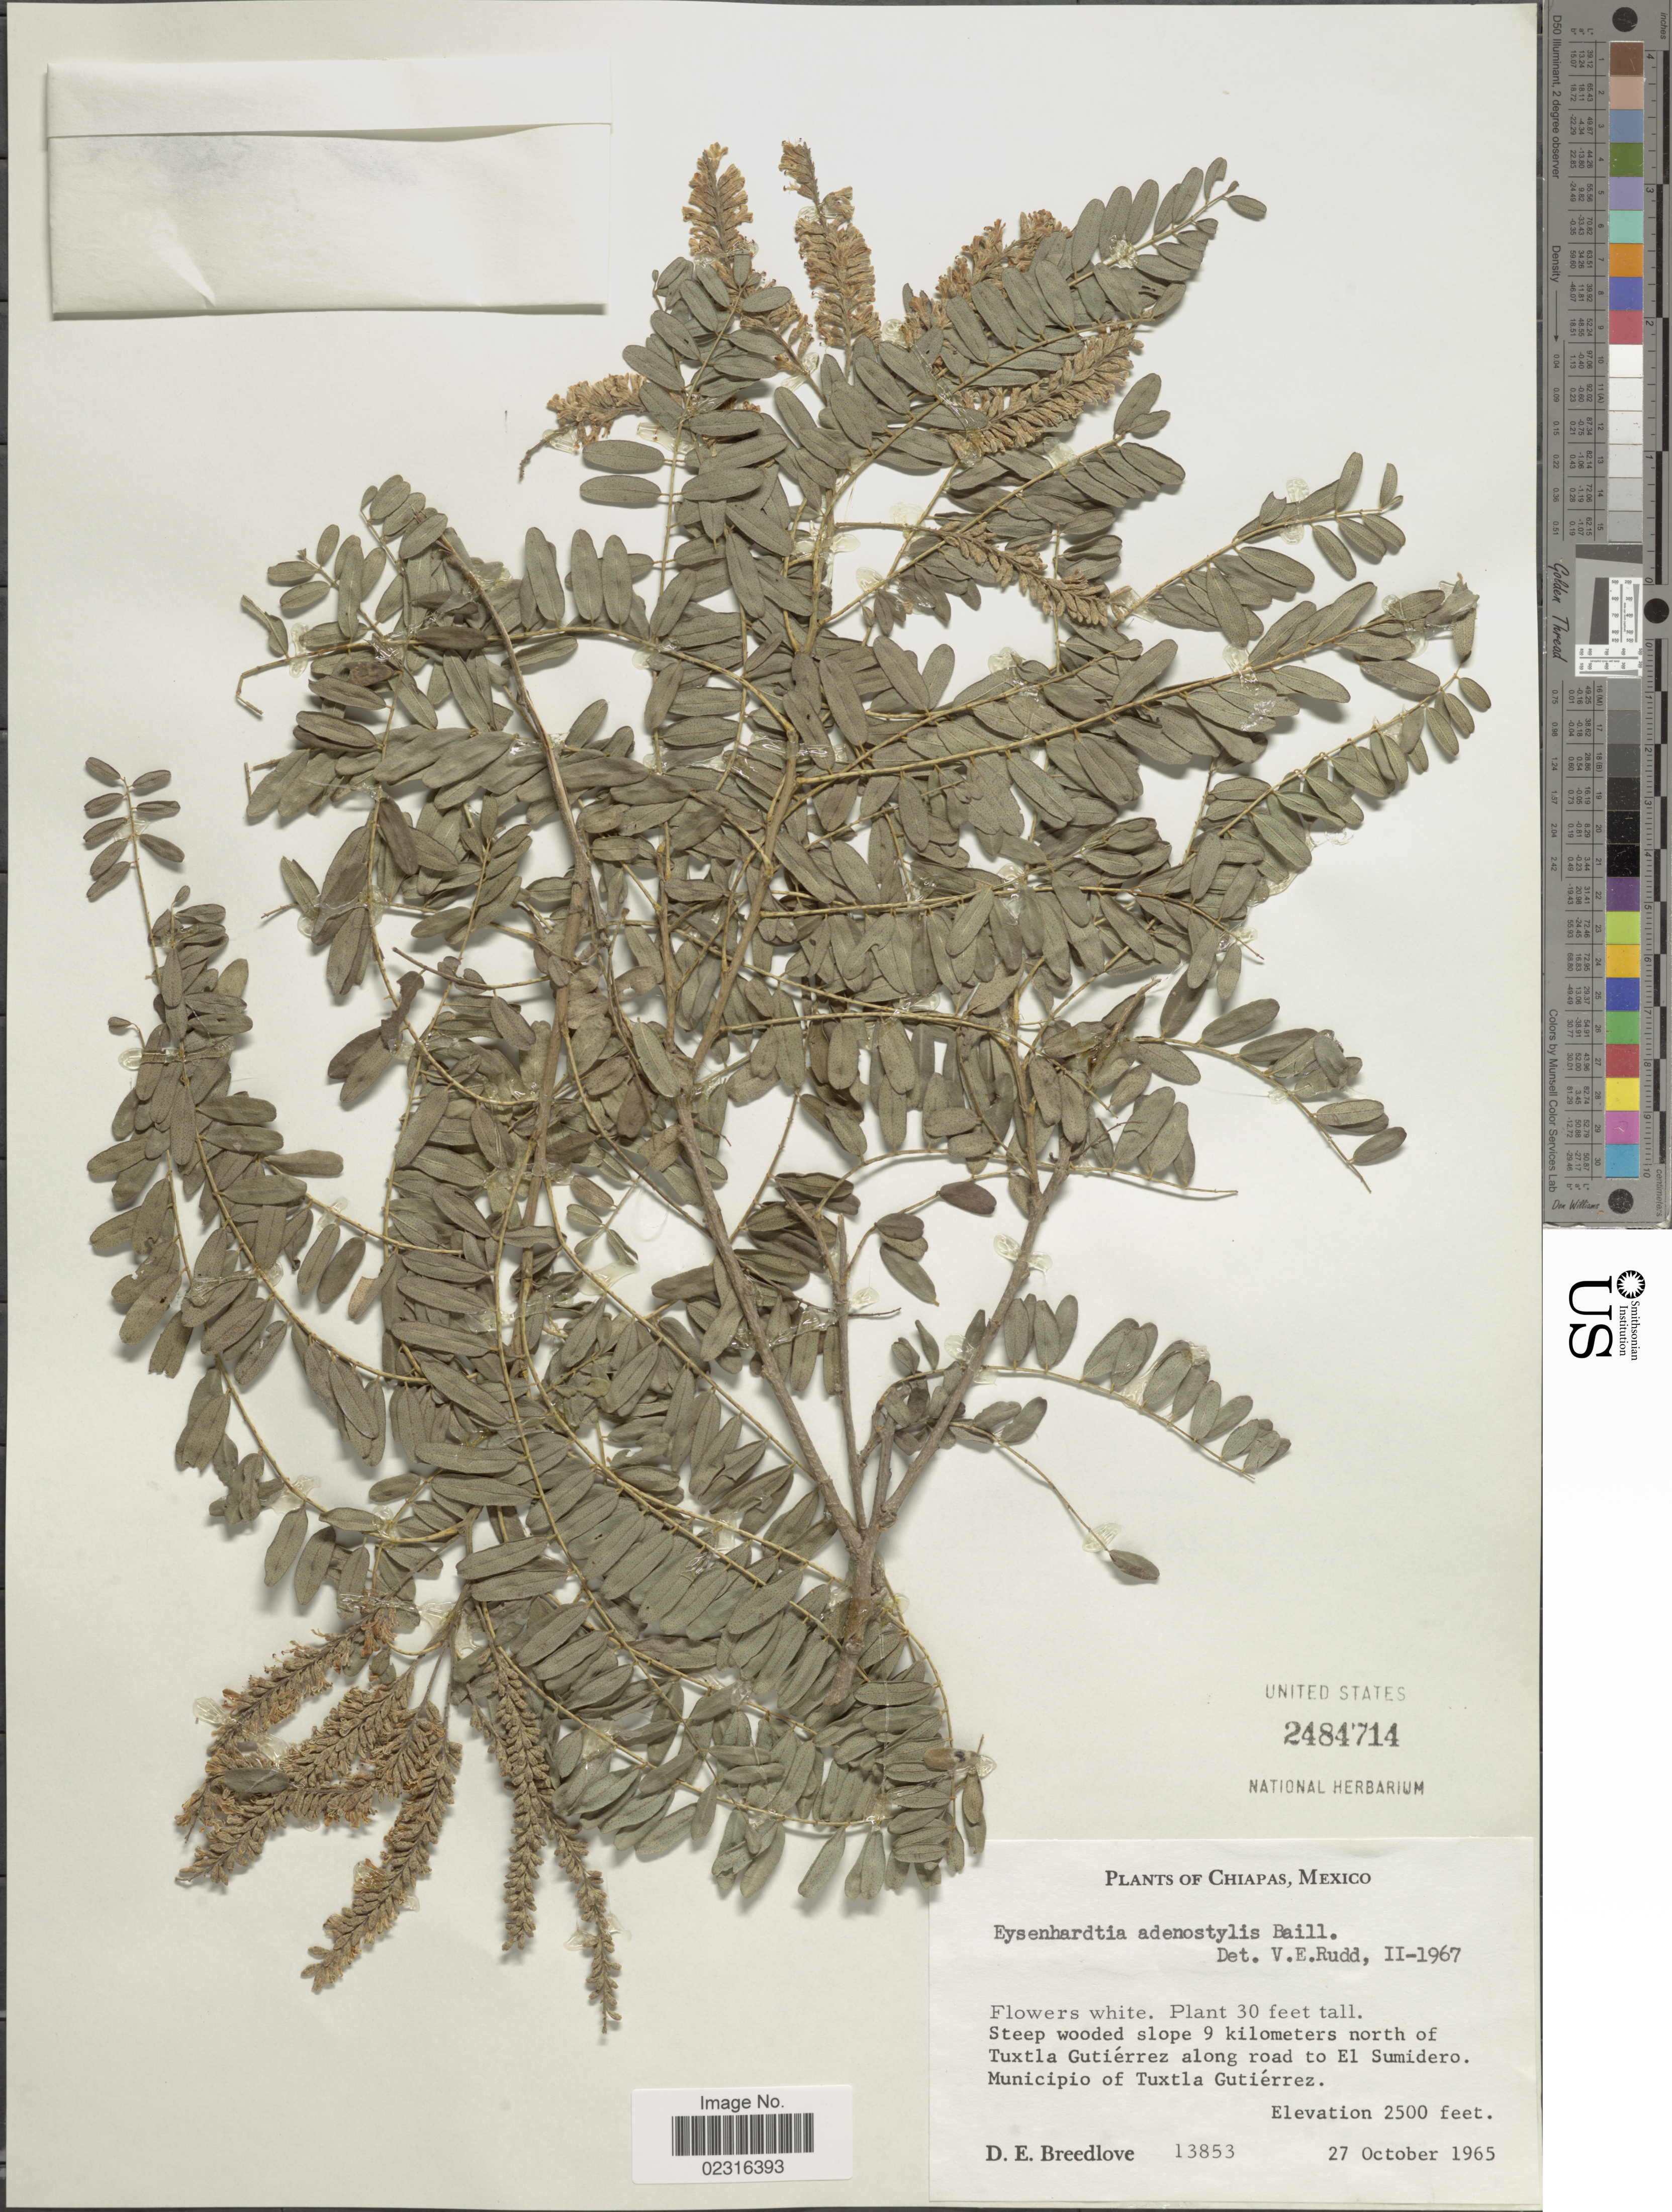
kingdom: Plantae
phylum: Tracheophyta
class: Magnoliopsida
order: Fabales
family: Fabaceae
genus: Eysenhardtia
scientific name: Eysenhardtia adenostylis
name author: Baill.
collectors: D. E. Breedlove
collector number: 13853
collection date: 1965-10-27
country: Mexico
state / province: Chiapas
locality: Steep wooded slope 9 kilometers north of Tuxtla Gutierrez along road to El Sumidero, Municipio of Tuxtla Gutierrez.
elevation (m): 762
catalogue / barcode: US 2484714